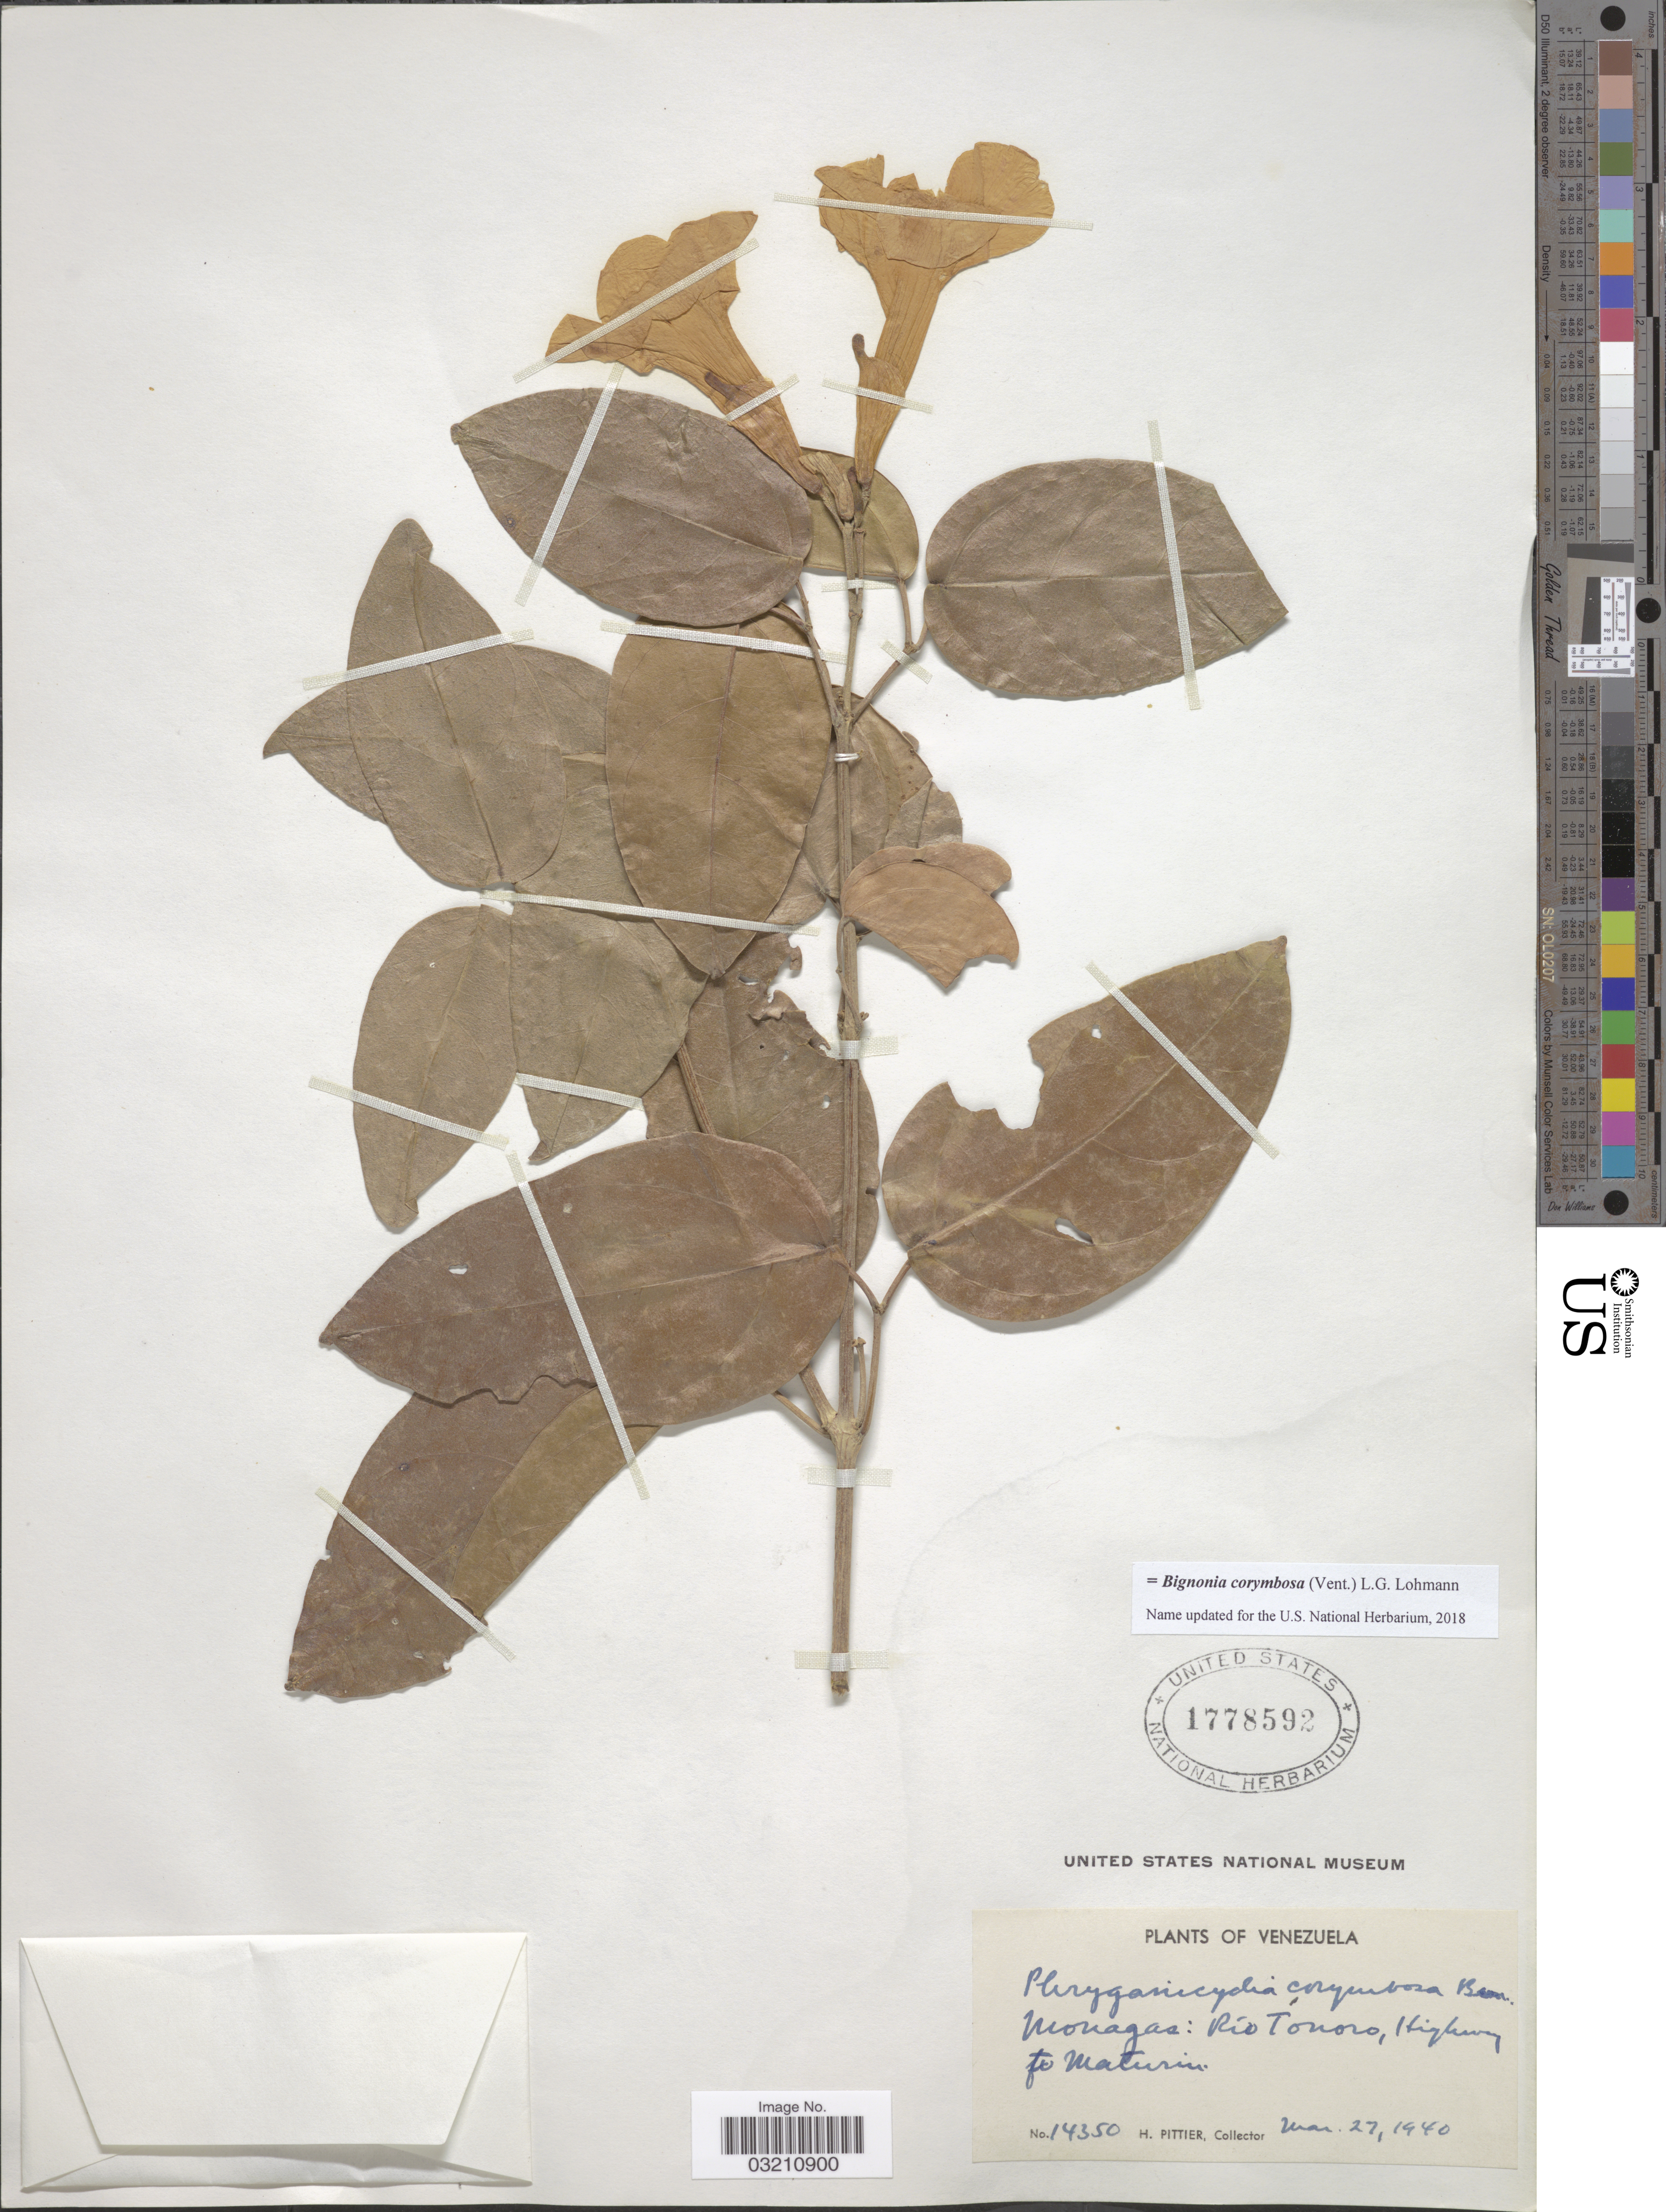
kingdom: Plantae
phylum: Tracheophyta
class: Magnoliopsida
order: Lamiales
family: Bignoniaceae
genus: Bignonia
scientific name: Bignonia corymbosa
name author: (Vent.) L.G. Lohmann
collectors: H. F. Pittier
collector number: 14350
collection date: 1940-03-27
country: Venezuela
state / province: Monagas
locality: Río Tonoro, Highway to Maturin.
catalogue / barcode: US 1778592